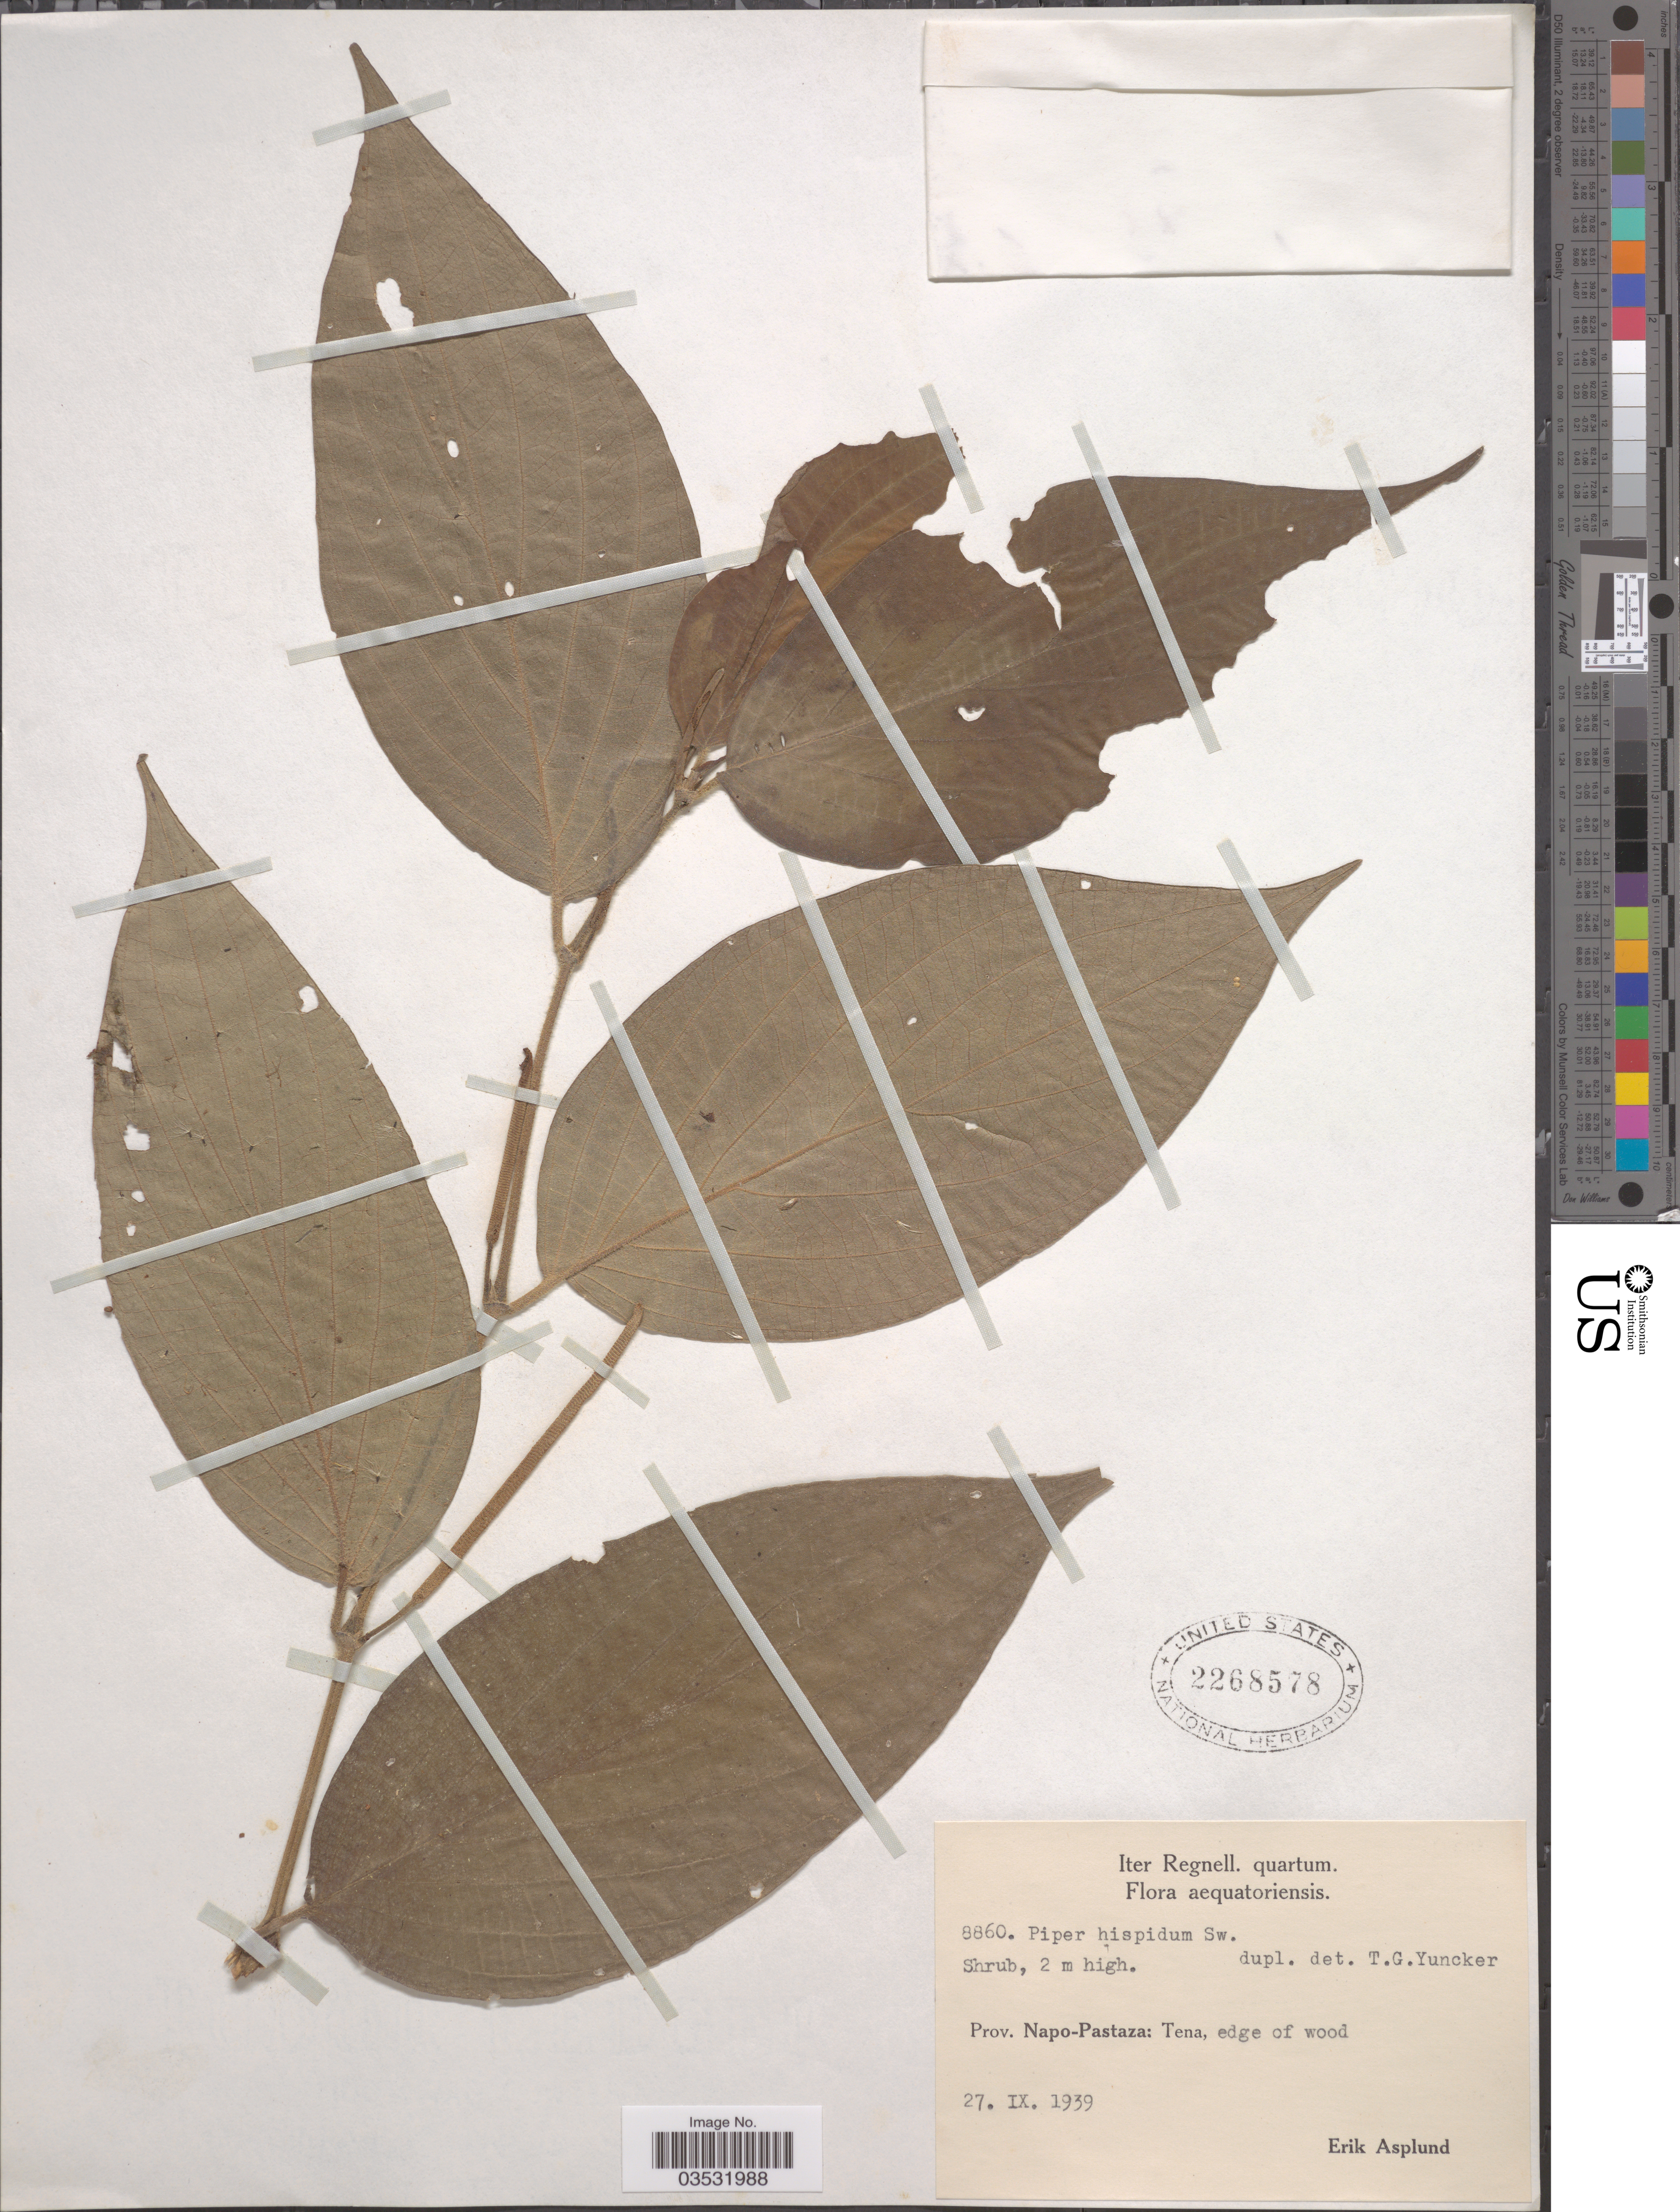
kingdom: Plantae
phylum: Tracheophyta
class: Magnoliopsida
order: Piperales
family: Piperaceae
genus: Piper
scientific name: Piper hispidum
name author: Sw.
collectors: E. Asplund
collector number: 8860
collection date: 1939-09-27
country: Ecuador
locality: Prov. Napo-Pastaza: Tena, edge of wood.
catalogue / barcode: US 2268578